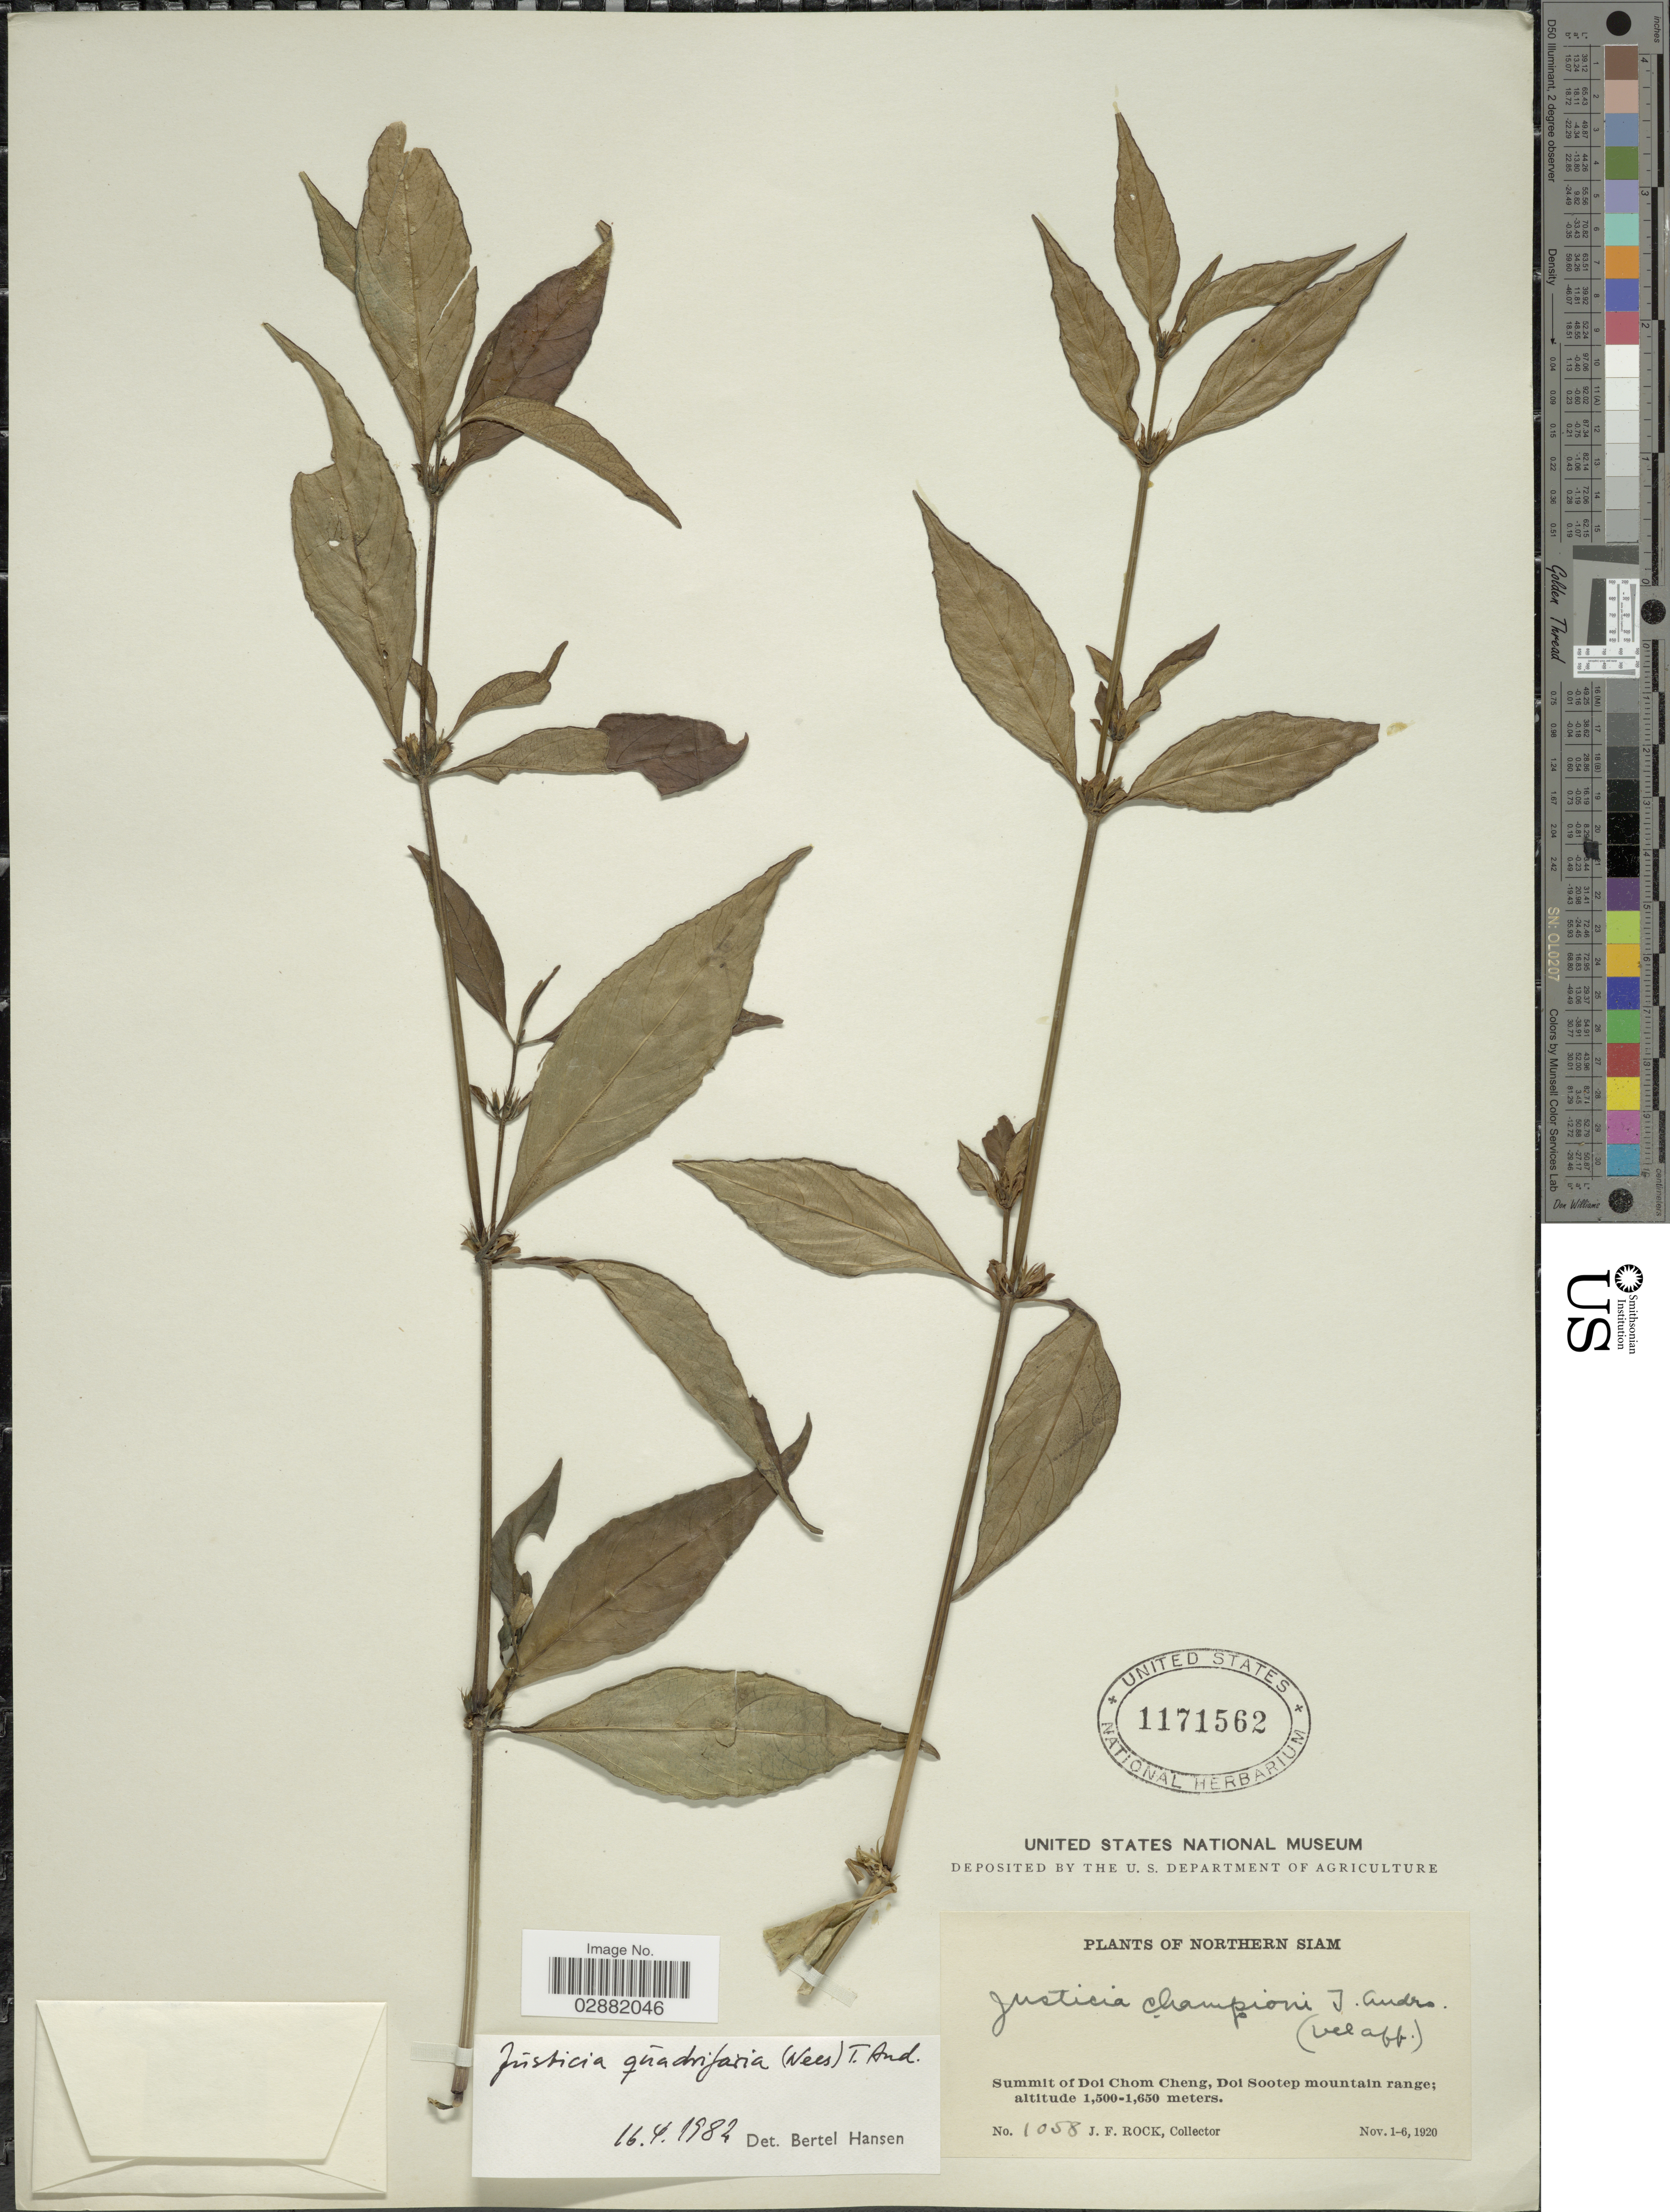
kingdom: Plantae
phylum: Tracheophyta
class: Magnoliopsida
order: Lamiales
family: Acanthaceae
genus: Justicia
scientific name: Justicia quadrifaria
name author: (Nees) T. Anderson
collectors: J. Rock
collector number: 1058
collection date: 1920-11-01/1920-11-06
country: Thailand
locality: Northern Siam, Summit of Doi Chom Cheng, Doi Sootep mountain range.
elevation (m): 1500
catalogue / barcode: US 1171562